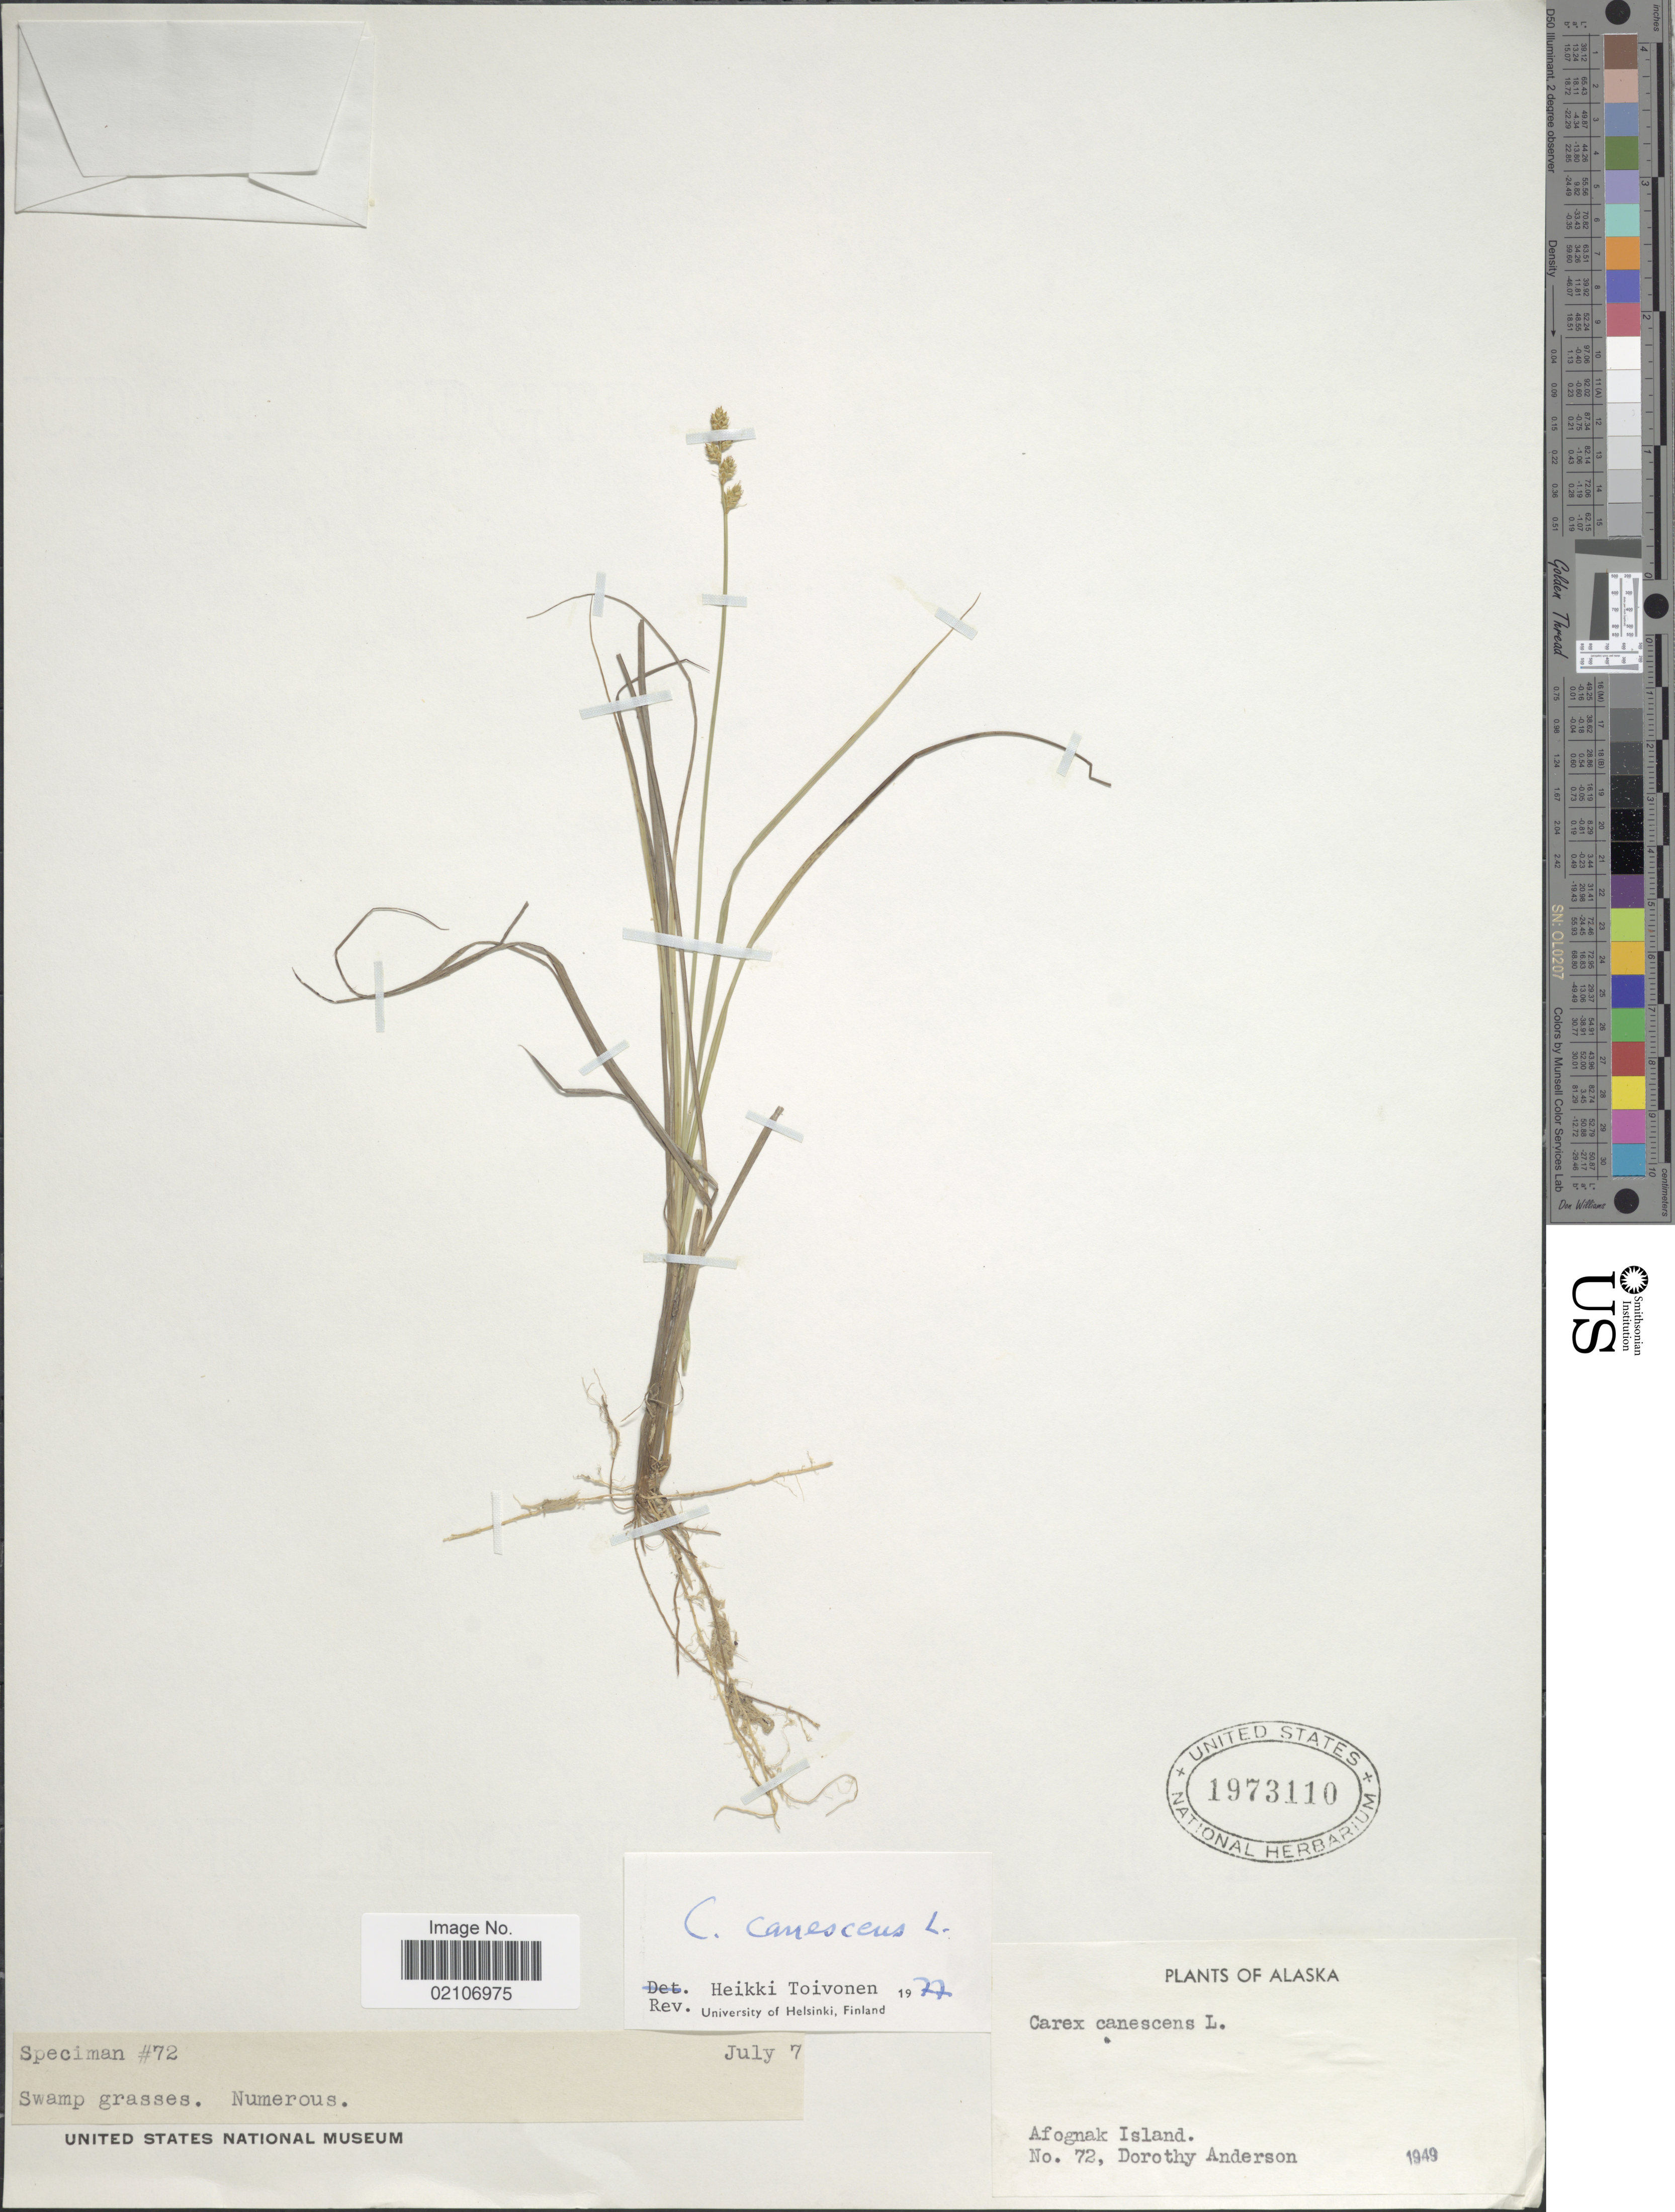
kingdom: Plantae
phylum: Tracheophyta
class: Liliopsida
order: Poales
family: Cyperaceae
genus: Carex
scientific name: Carex canescens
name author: L.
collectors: D. Anderson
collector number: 72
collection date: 1949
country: United States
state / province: Alaska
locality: Alaska, Afognak Island.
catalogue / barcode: US 1973110